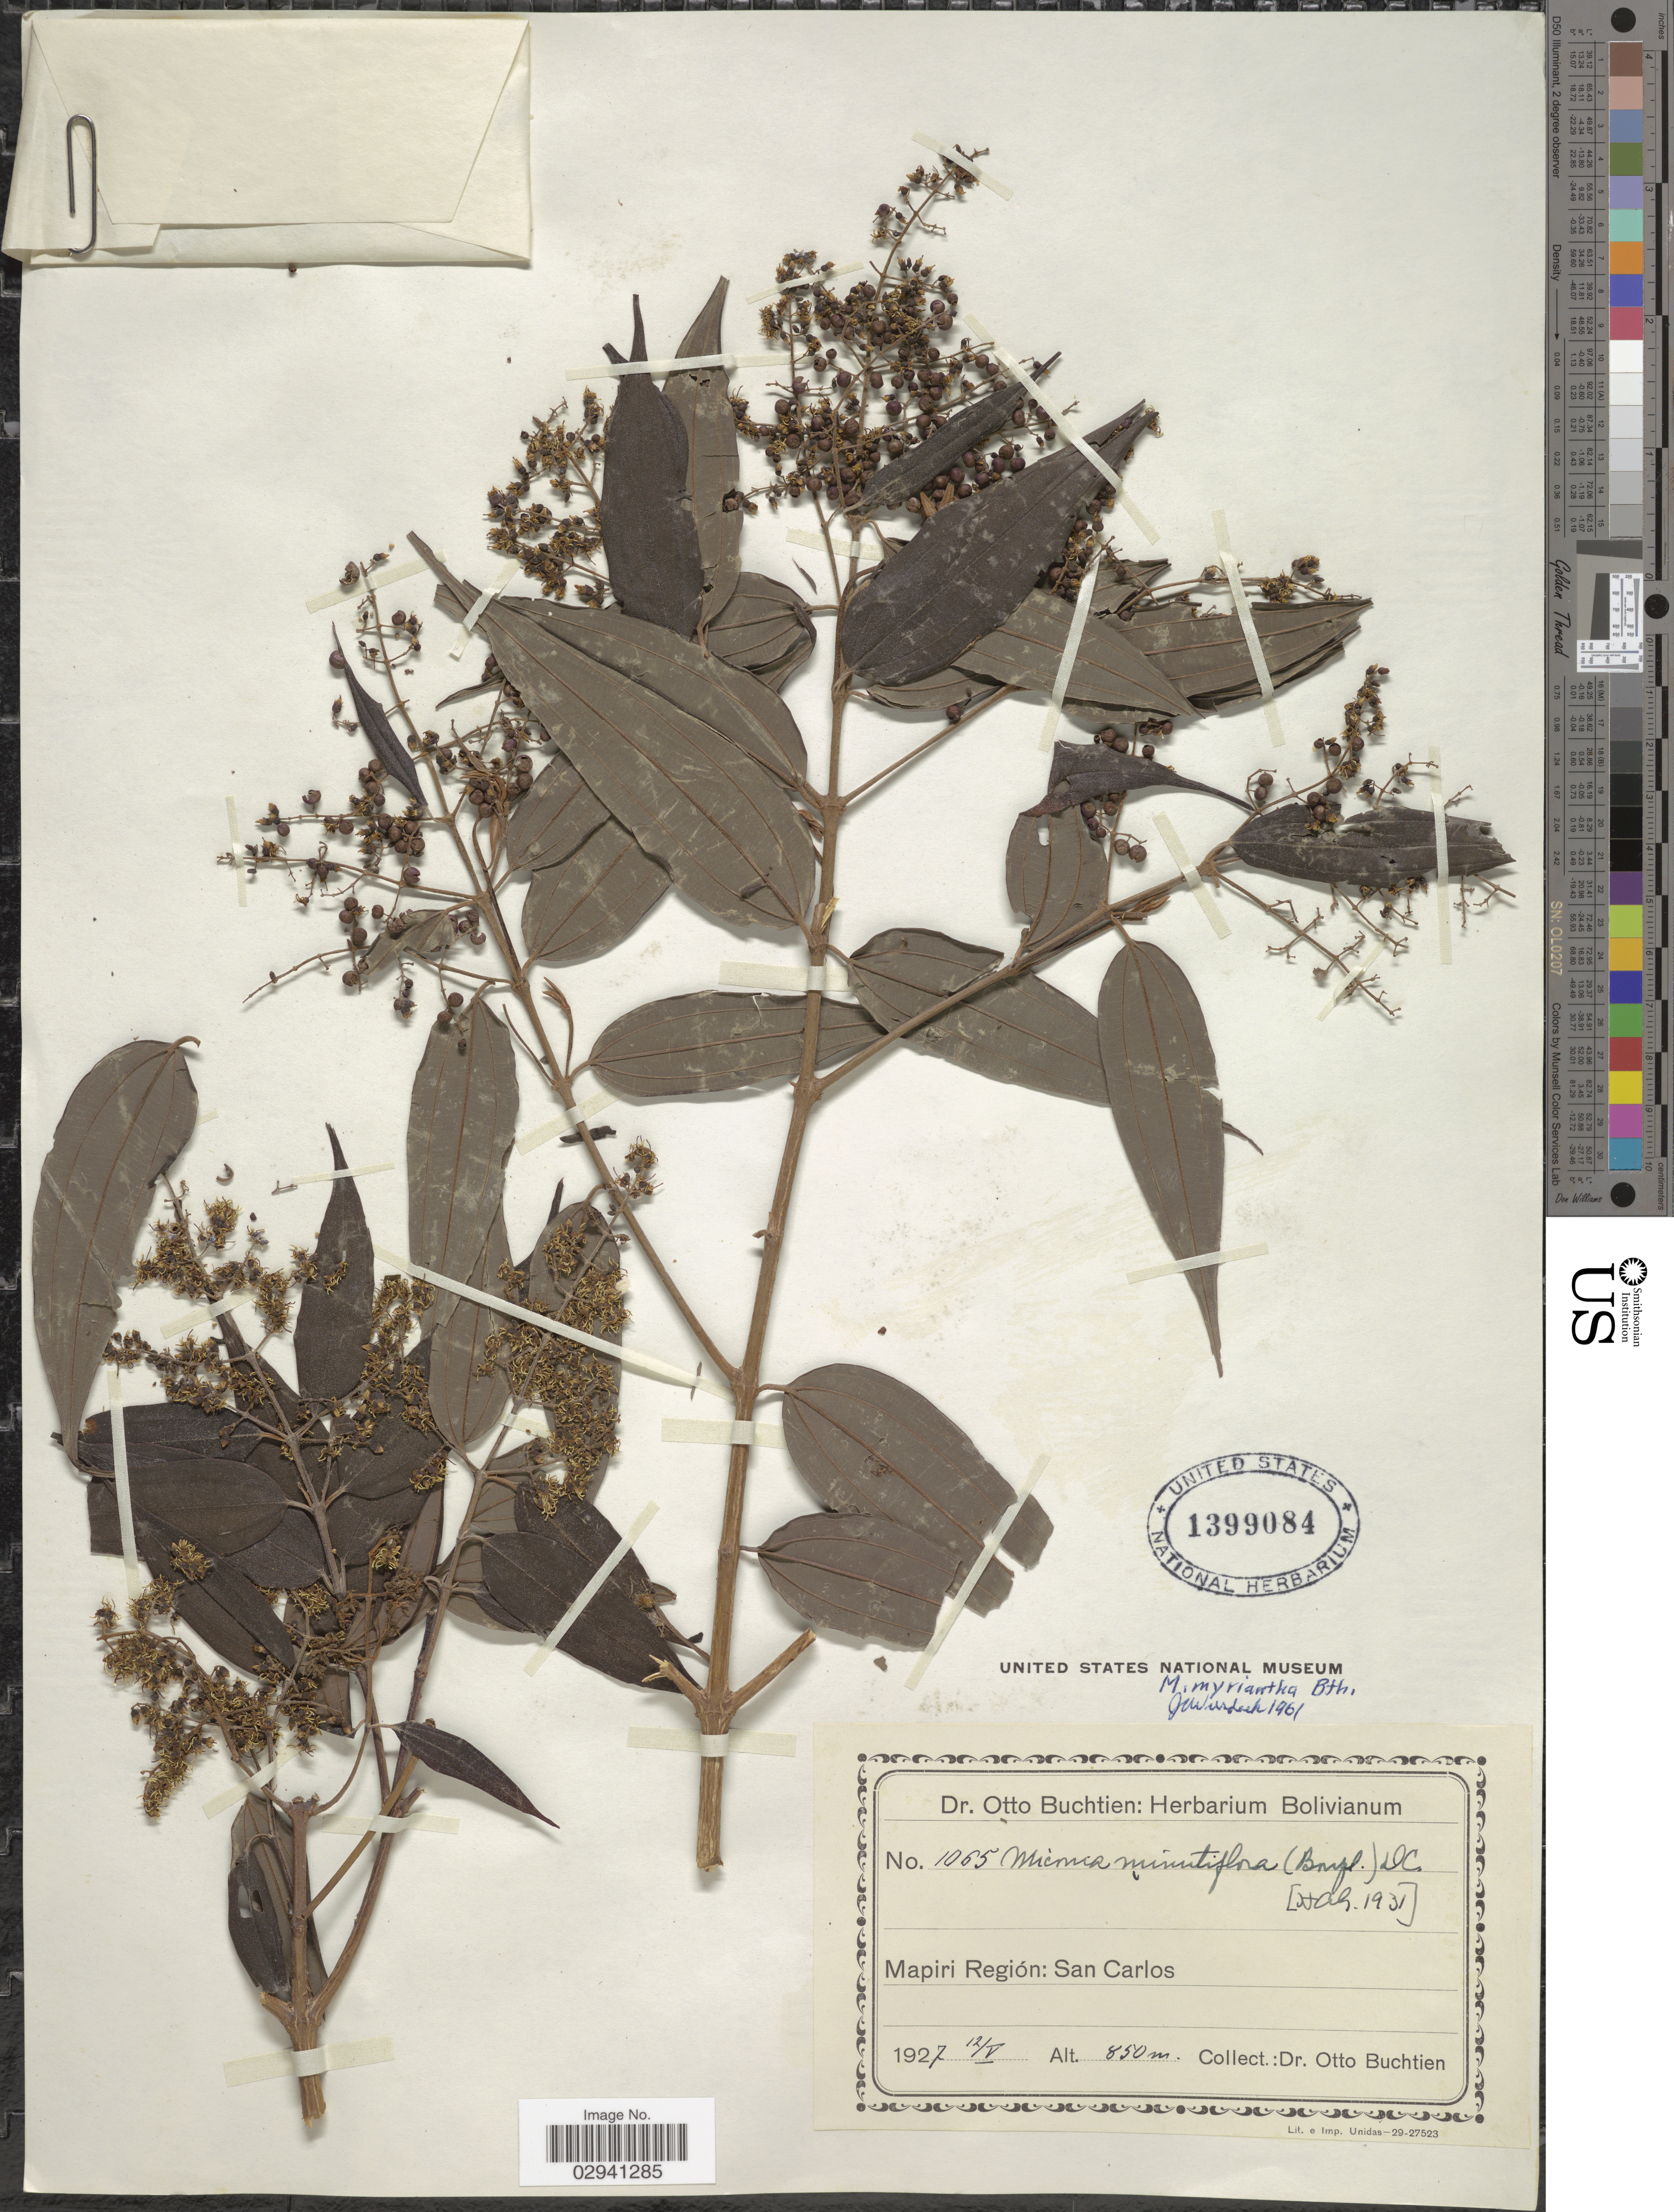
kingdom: Plantae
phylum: Tracheophyta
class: Magnoliopsida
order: Myrtales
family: Melastomataceae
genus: Miconia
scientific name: Miconia myriantha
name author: Benth.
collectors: O. Buchtien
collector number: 1065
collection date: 1927-05-12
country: Bolivia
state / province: La Paz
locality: Mapiri Región: San Carlos.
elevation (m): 850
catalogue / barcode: US 1399084